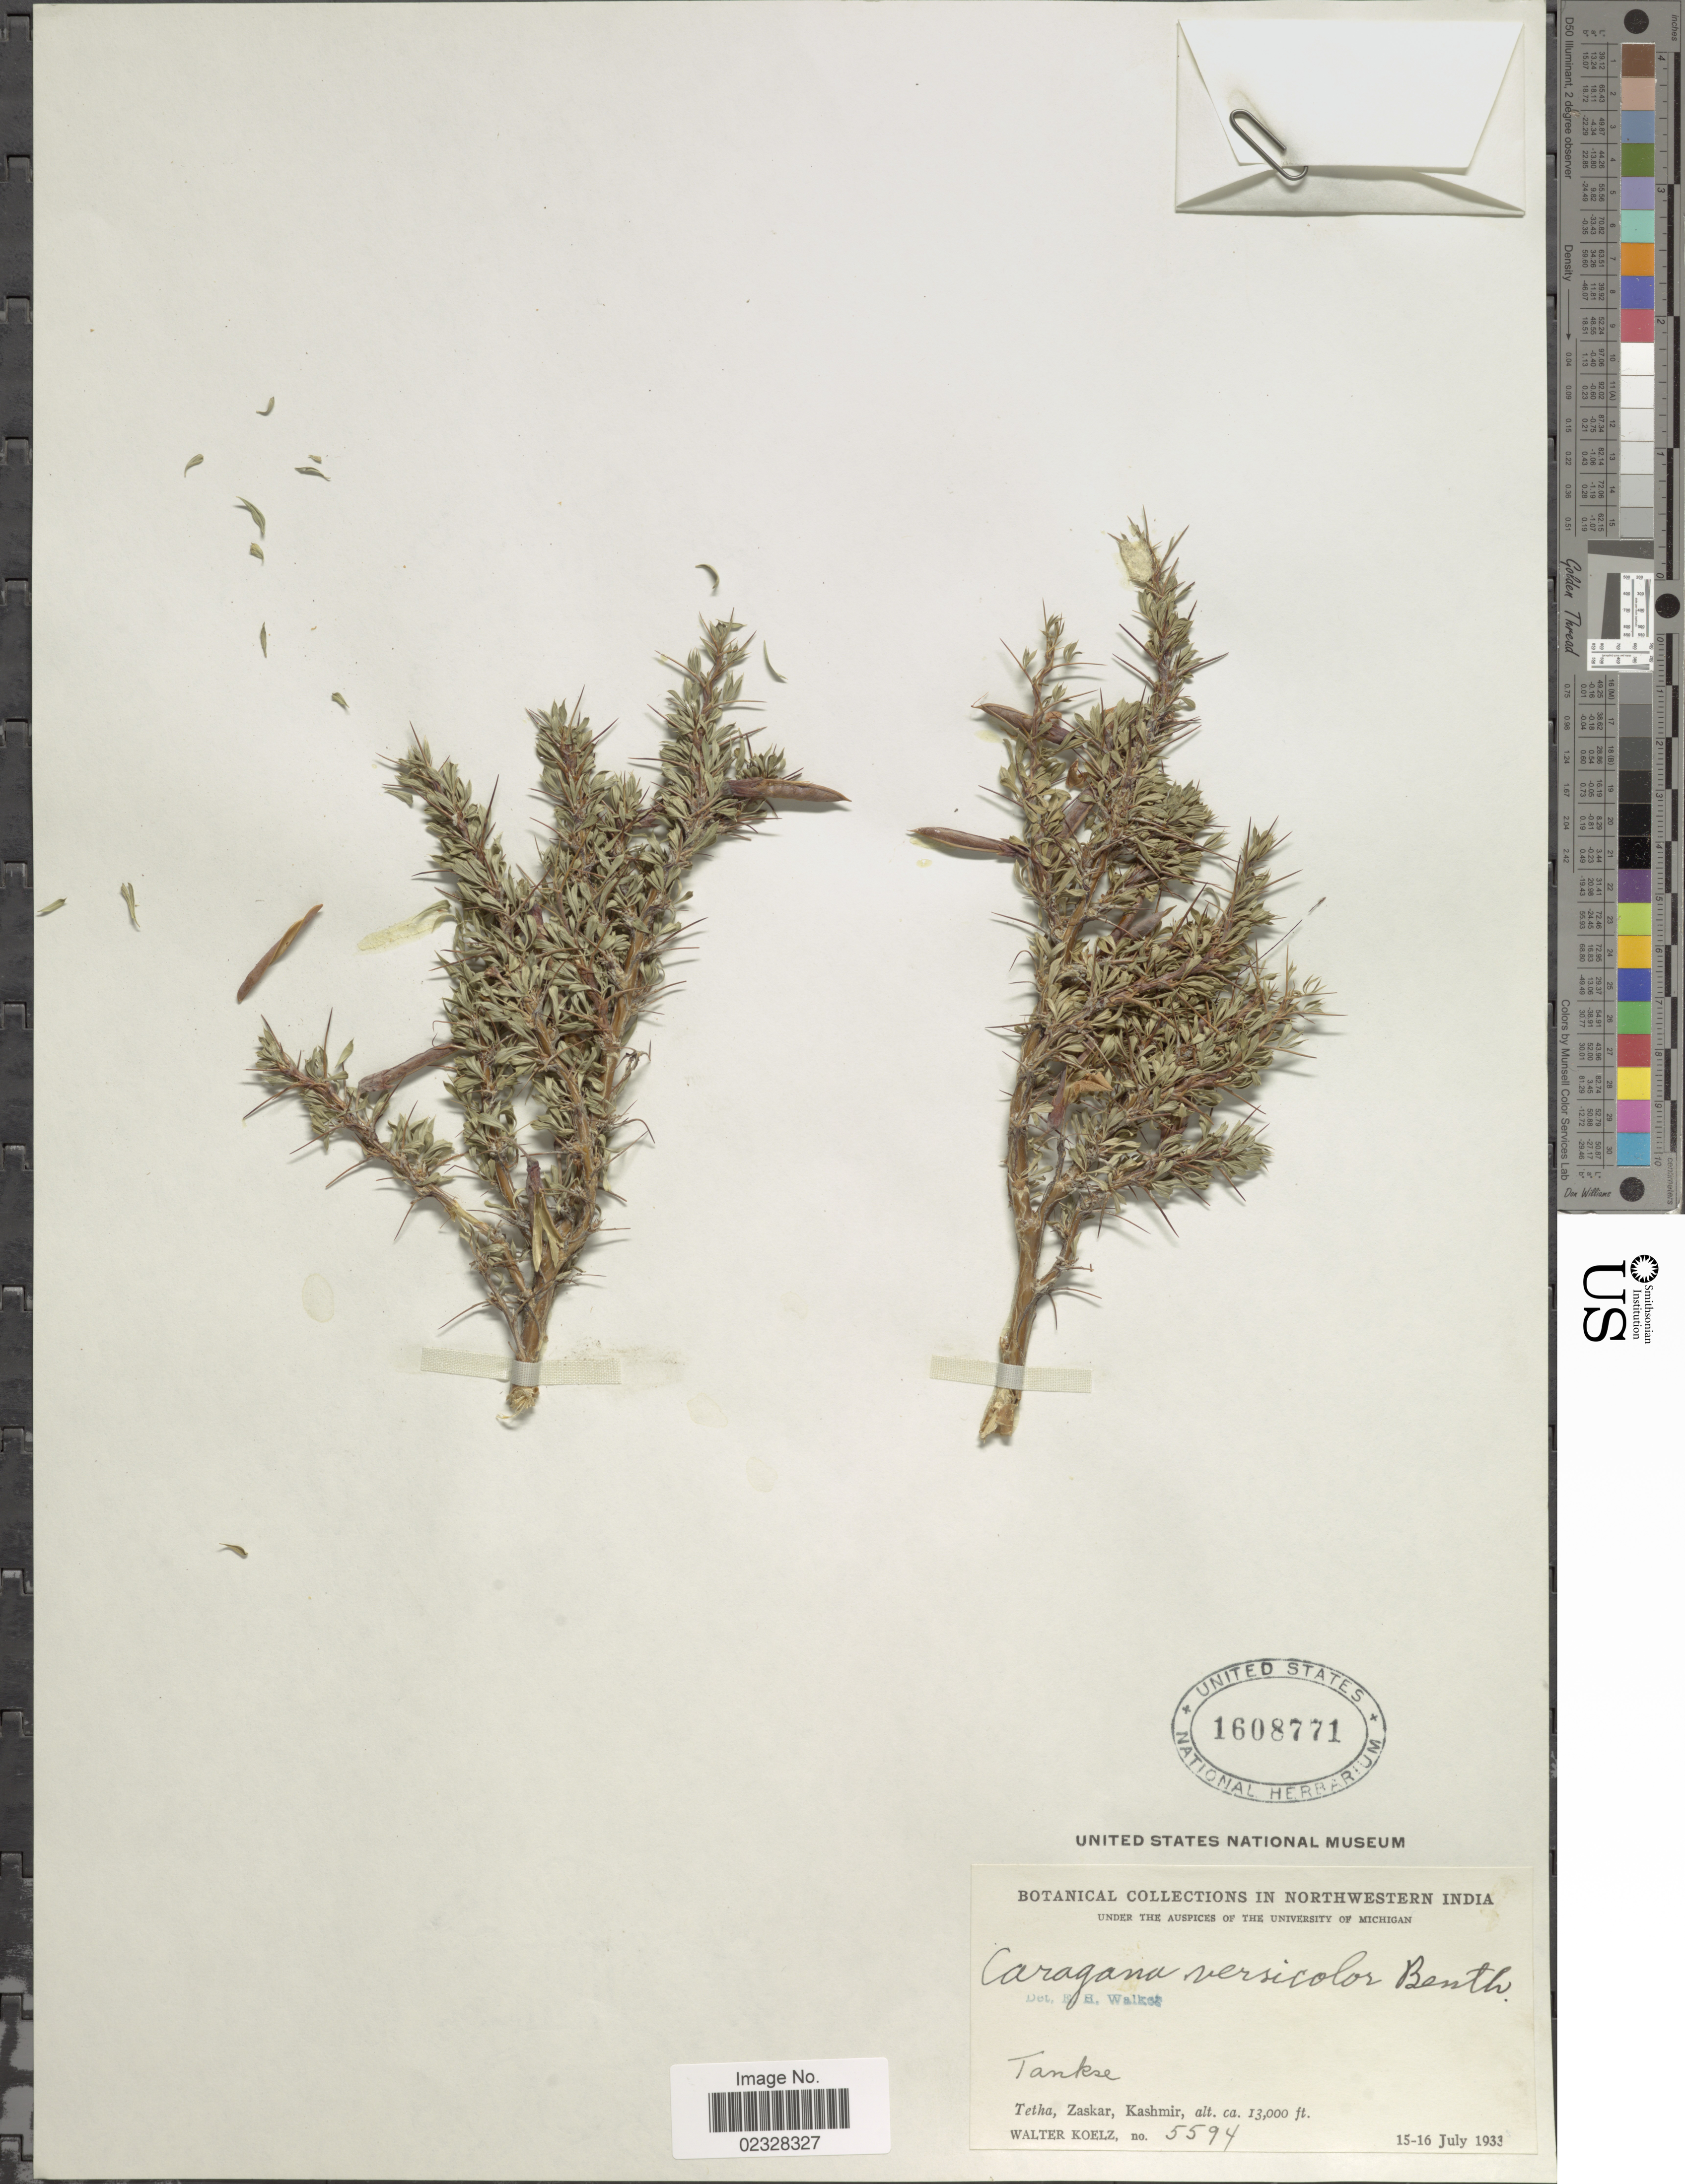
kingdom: Plantae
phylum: Tracheophyta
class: Magnoliopsida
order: Fabales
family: Fabaceae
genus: Caragana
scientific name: Caragana versicolor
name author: Benth.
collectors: W. N. Koelz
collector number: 5594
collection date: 1933-07-15/1933-07-16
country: India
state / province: Jammu and Kashmir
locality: Northwestern India, Tankse, Tetha, Zaskar, Kashmir.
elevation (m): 3962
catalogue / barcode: US 1608771